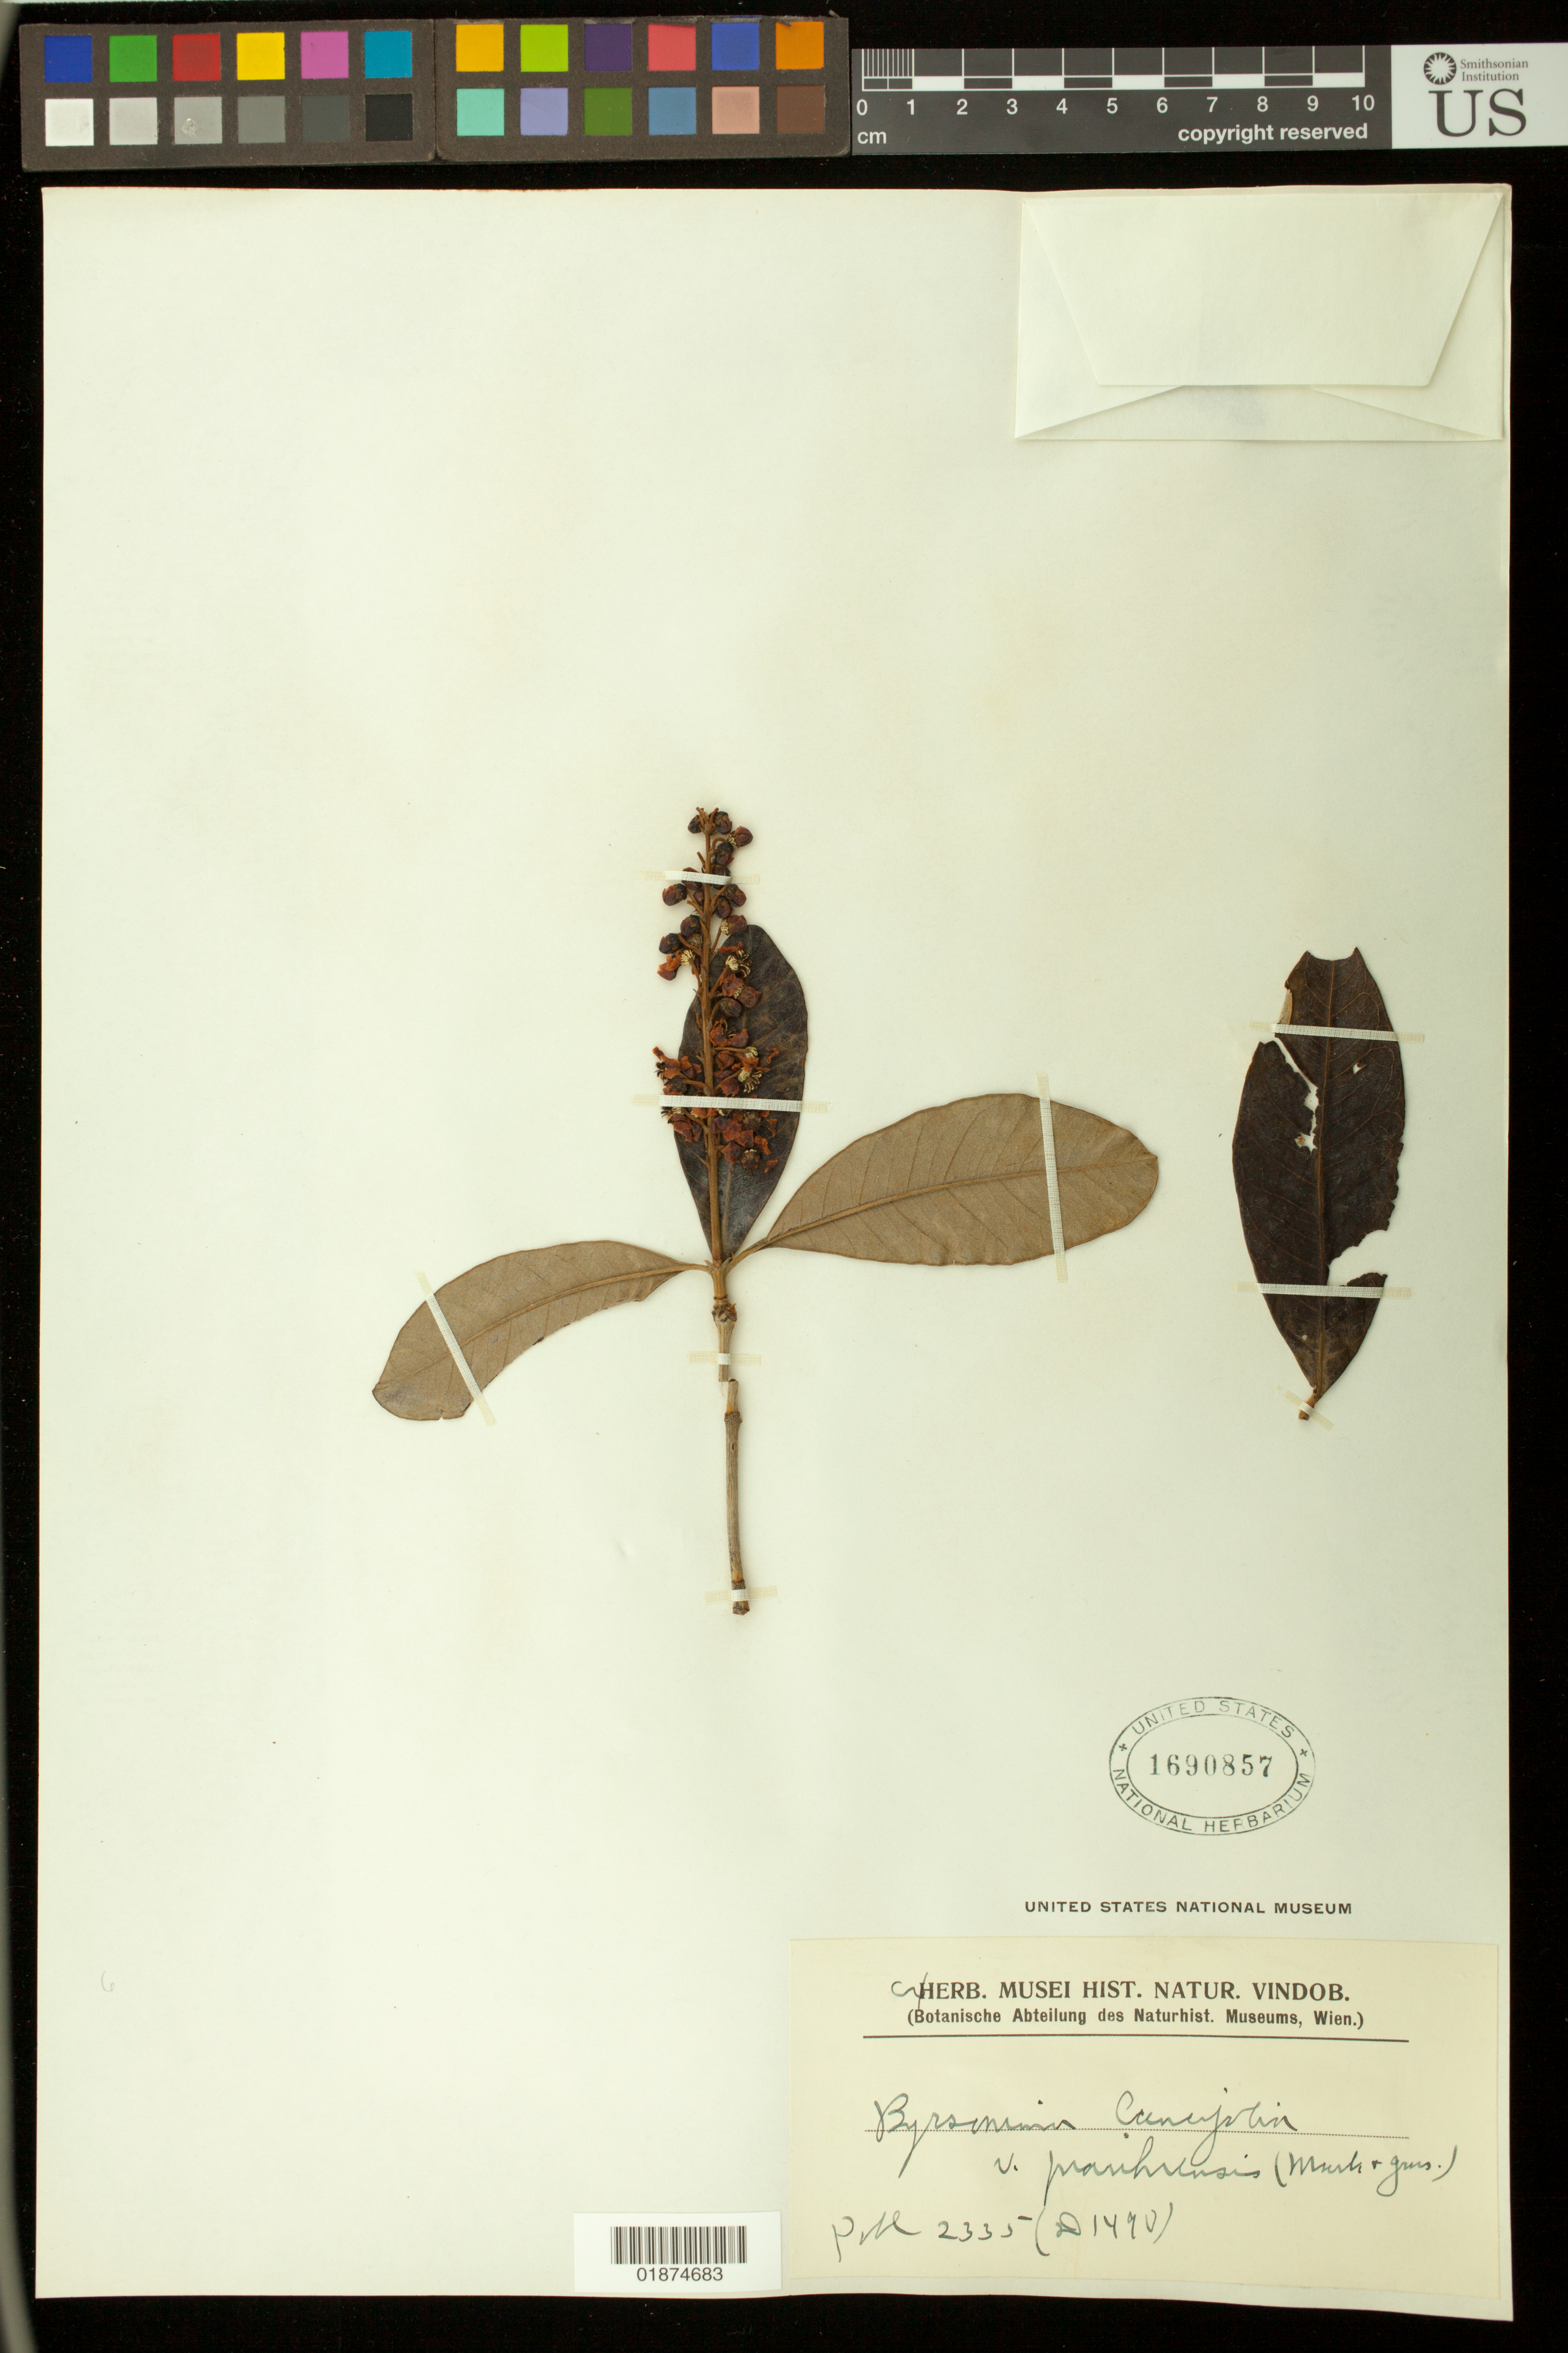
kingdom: Plantae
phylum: Tracheophyta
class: Magnoliopsida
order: Malpighiales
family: Malpighiaceae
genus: Byrsonima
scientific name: Byrsonima lancifolia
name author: A. Juss.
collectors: -- Pohl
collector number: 2335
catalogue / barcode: US 1690857